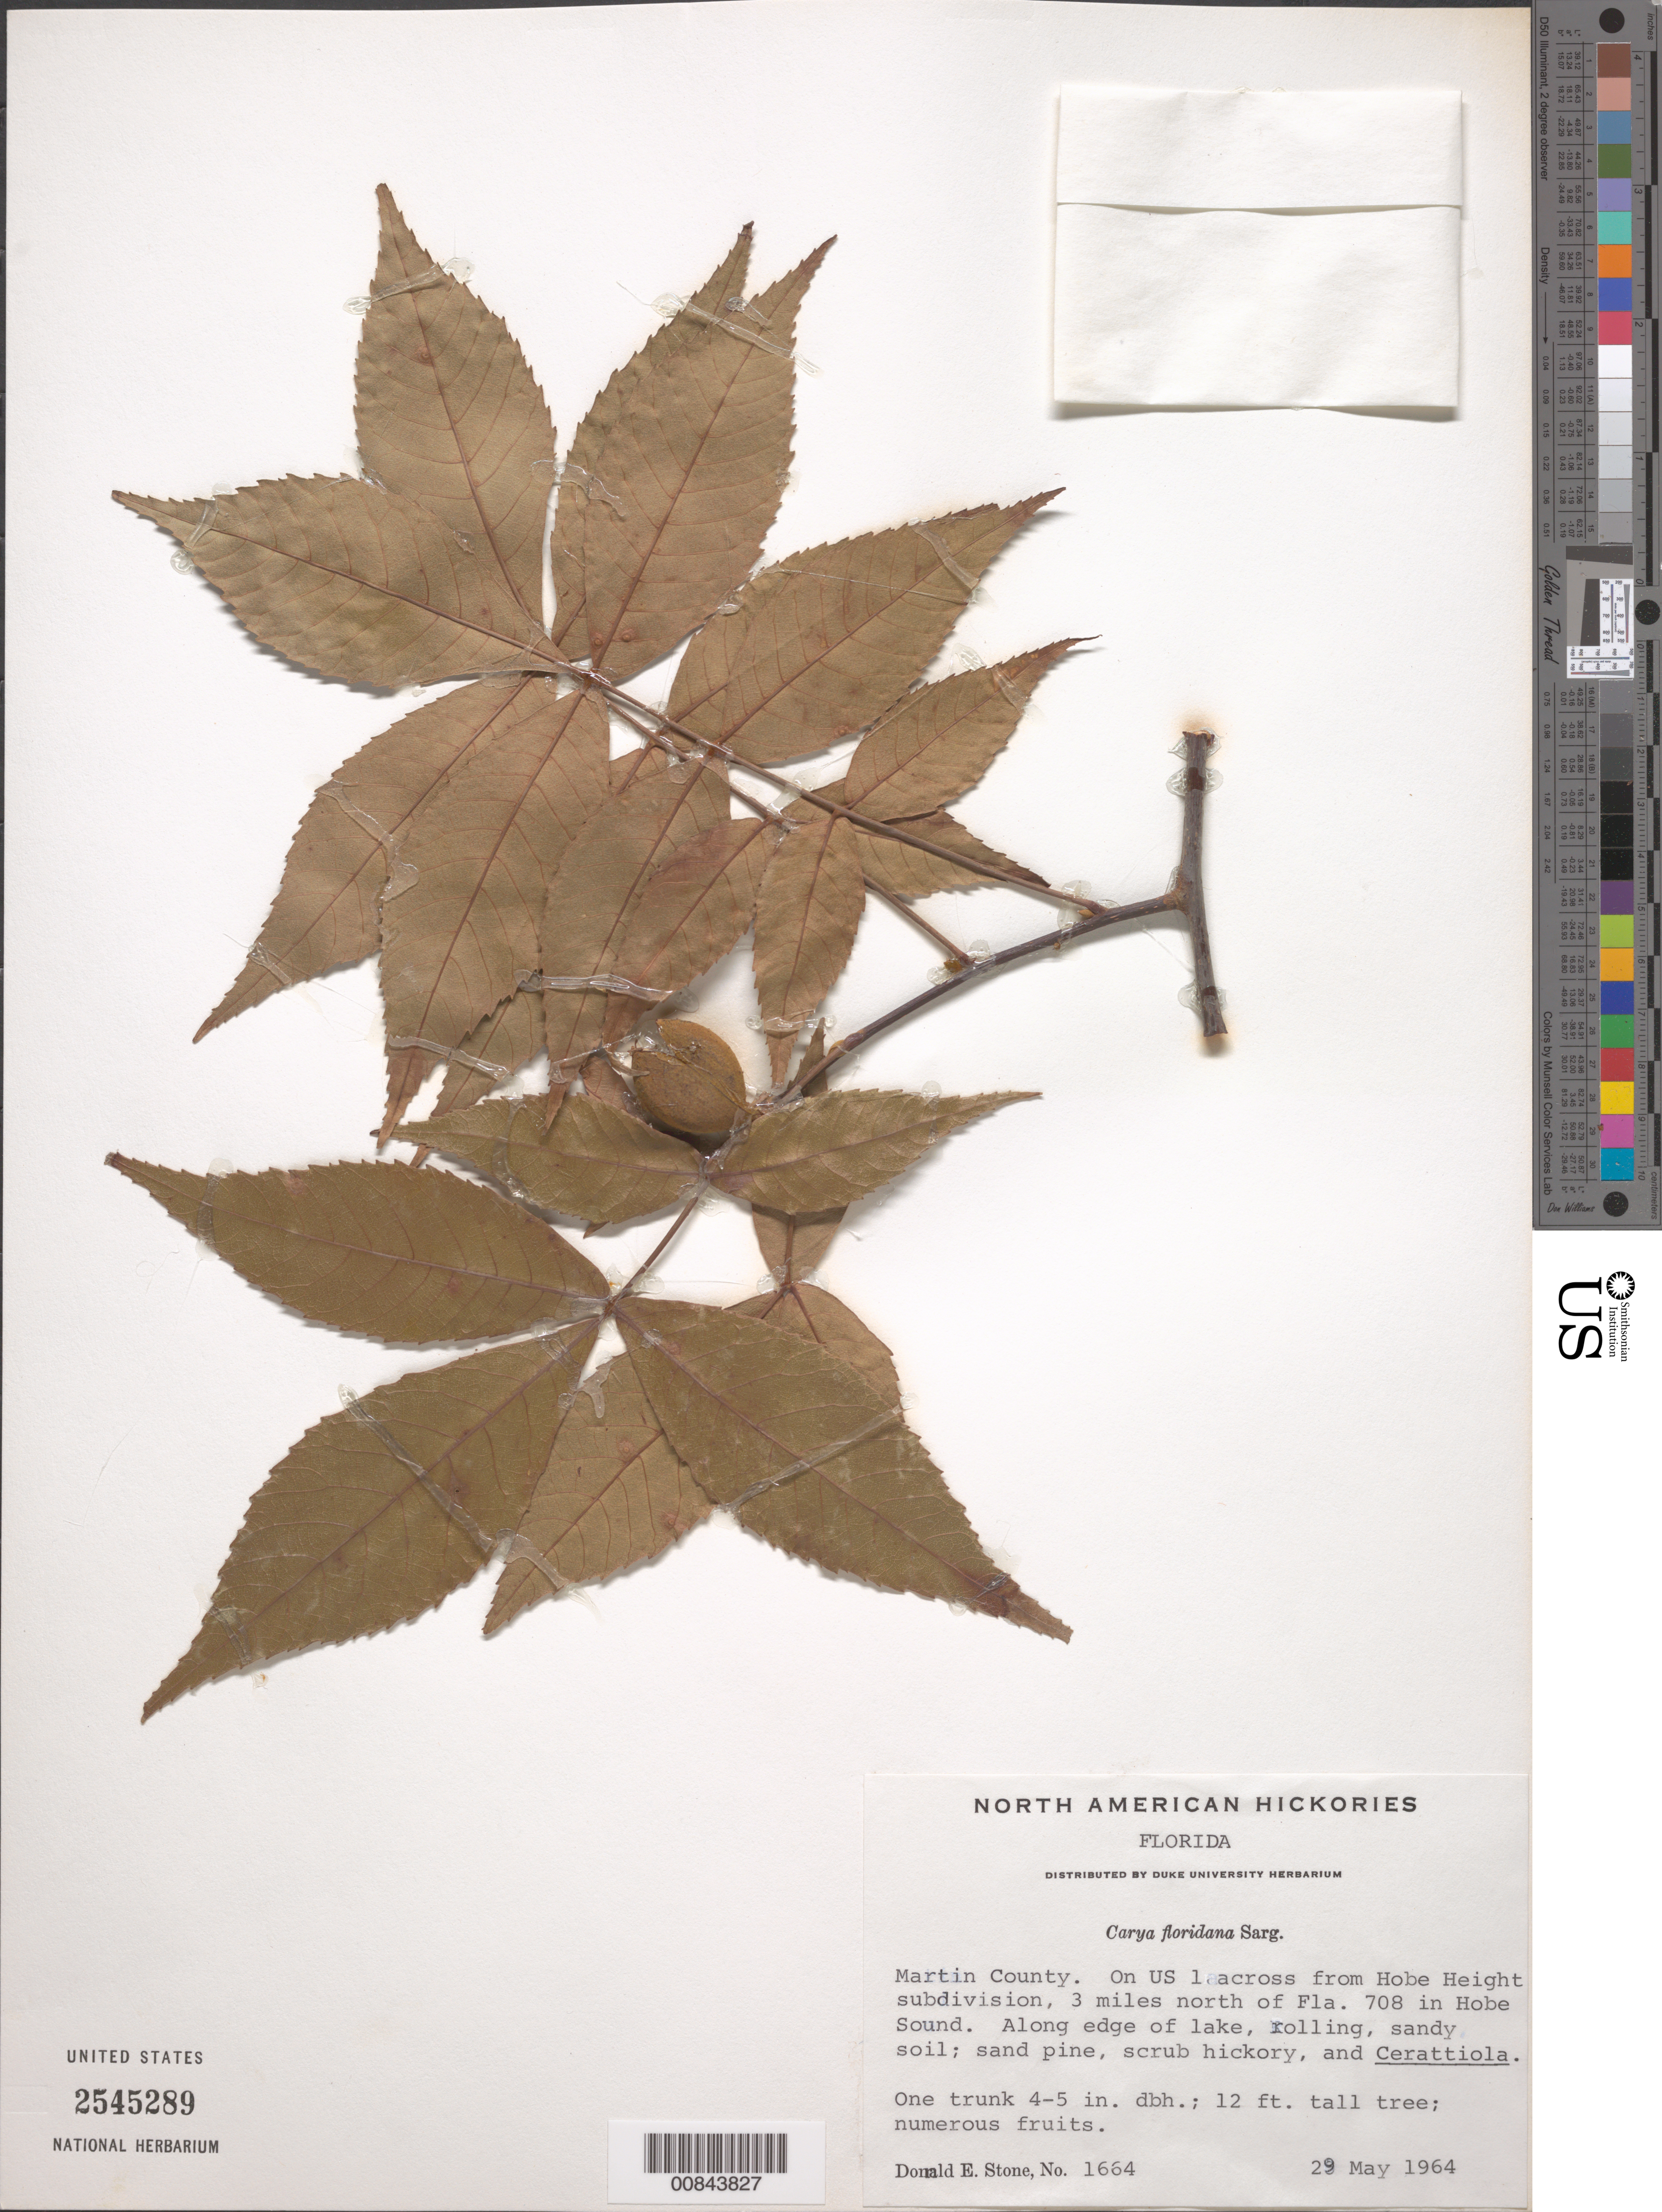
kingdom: Plantae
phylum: Tracheophyta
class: Magnoliopsida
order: Fagales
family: Juglandaceae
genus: Carya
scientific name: Carya floridana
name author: Sarg.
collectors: D. E. Stone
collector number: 1664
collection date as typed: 29 May 1964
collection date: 1964-05-29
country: United States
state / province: Florida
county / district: Martin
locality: Hobe Height subdivision, N of Hobe Sound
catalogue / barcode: US 2545289